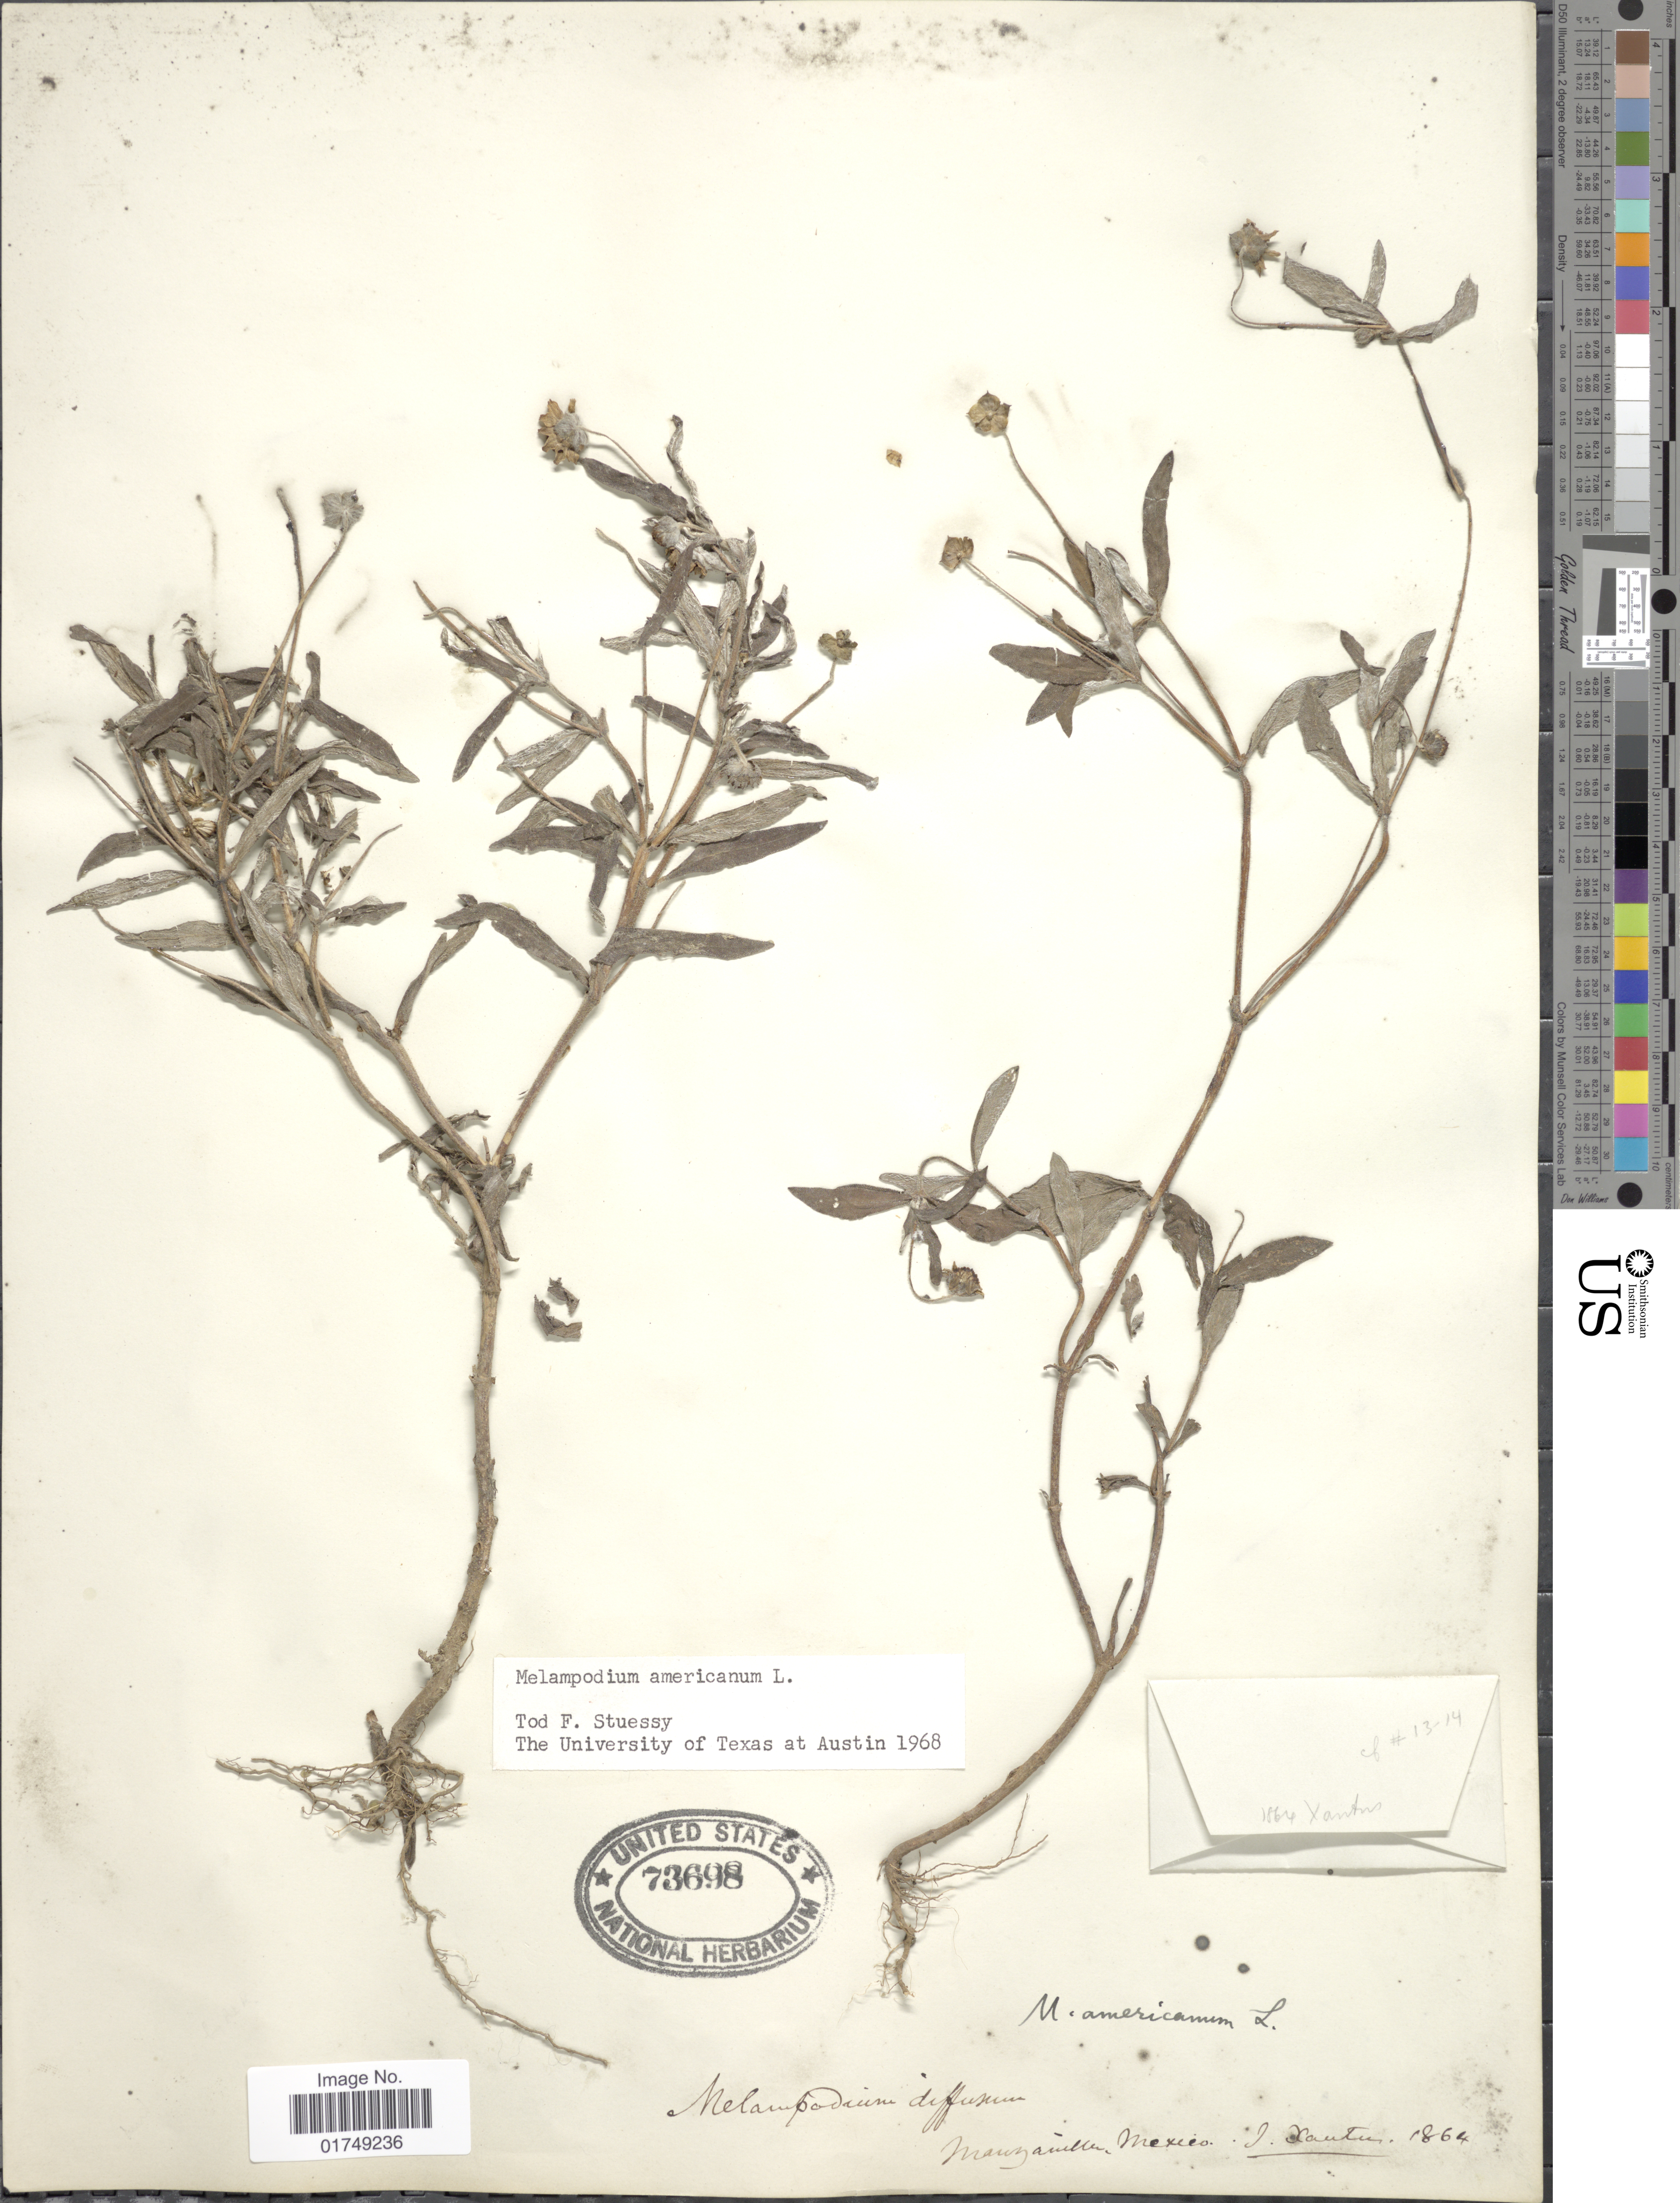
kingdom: Plantae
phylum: Tracheophyta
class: Magnoliopsida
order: Asterales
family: Asteraceae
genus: Melampodium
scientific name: Melampodium americanum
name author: L.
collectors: J. Xantus de Vesey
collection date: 1864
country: Mexico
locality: Manzanilla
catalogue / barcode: US 73698